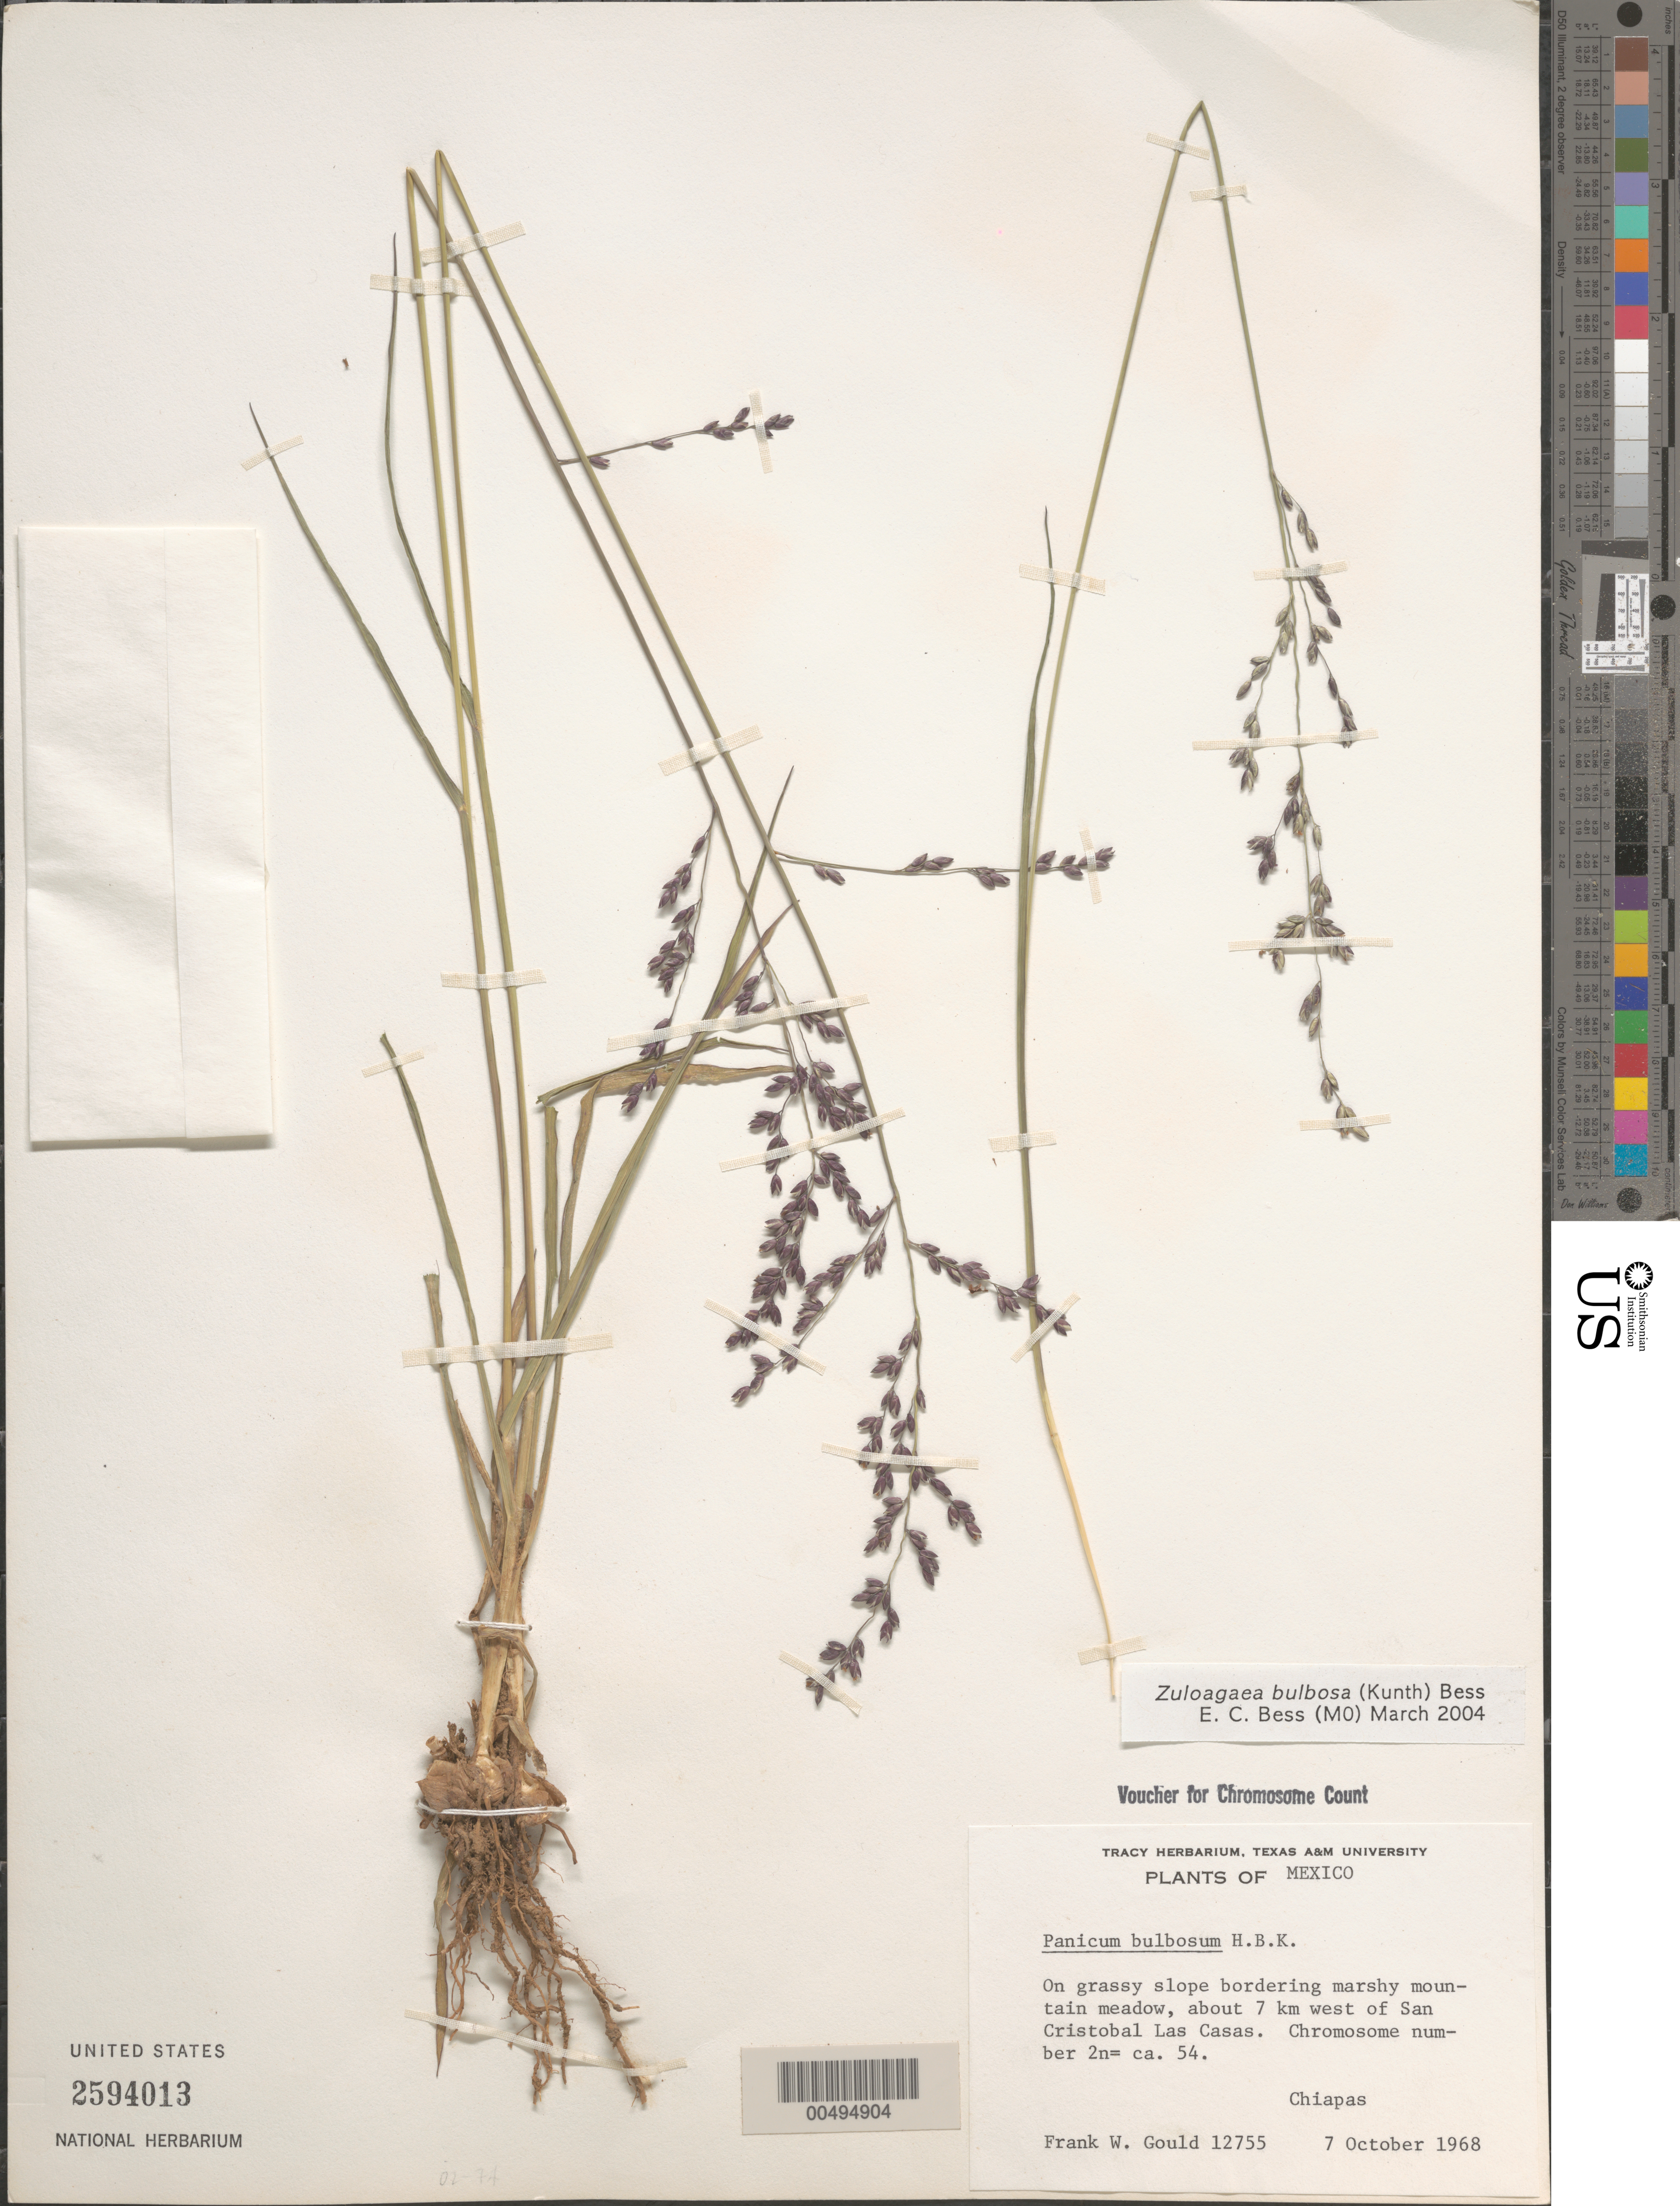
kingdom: Plantae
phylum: Tracheophyta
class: Liliopsida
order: Poales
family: Poaceae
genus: Panicum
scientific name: Panicum bulbosum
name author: Kunth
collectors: F. W. Gould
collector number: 12755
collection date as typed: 7 Oct 1968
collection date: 1968-10-07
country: Mexico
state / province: Chiapas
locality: About 7 km W of San Cristobal Las Casas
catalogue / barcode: US 2594013